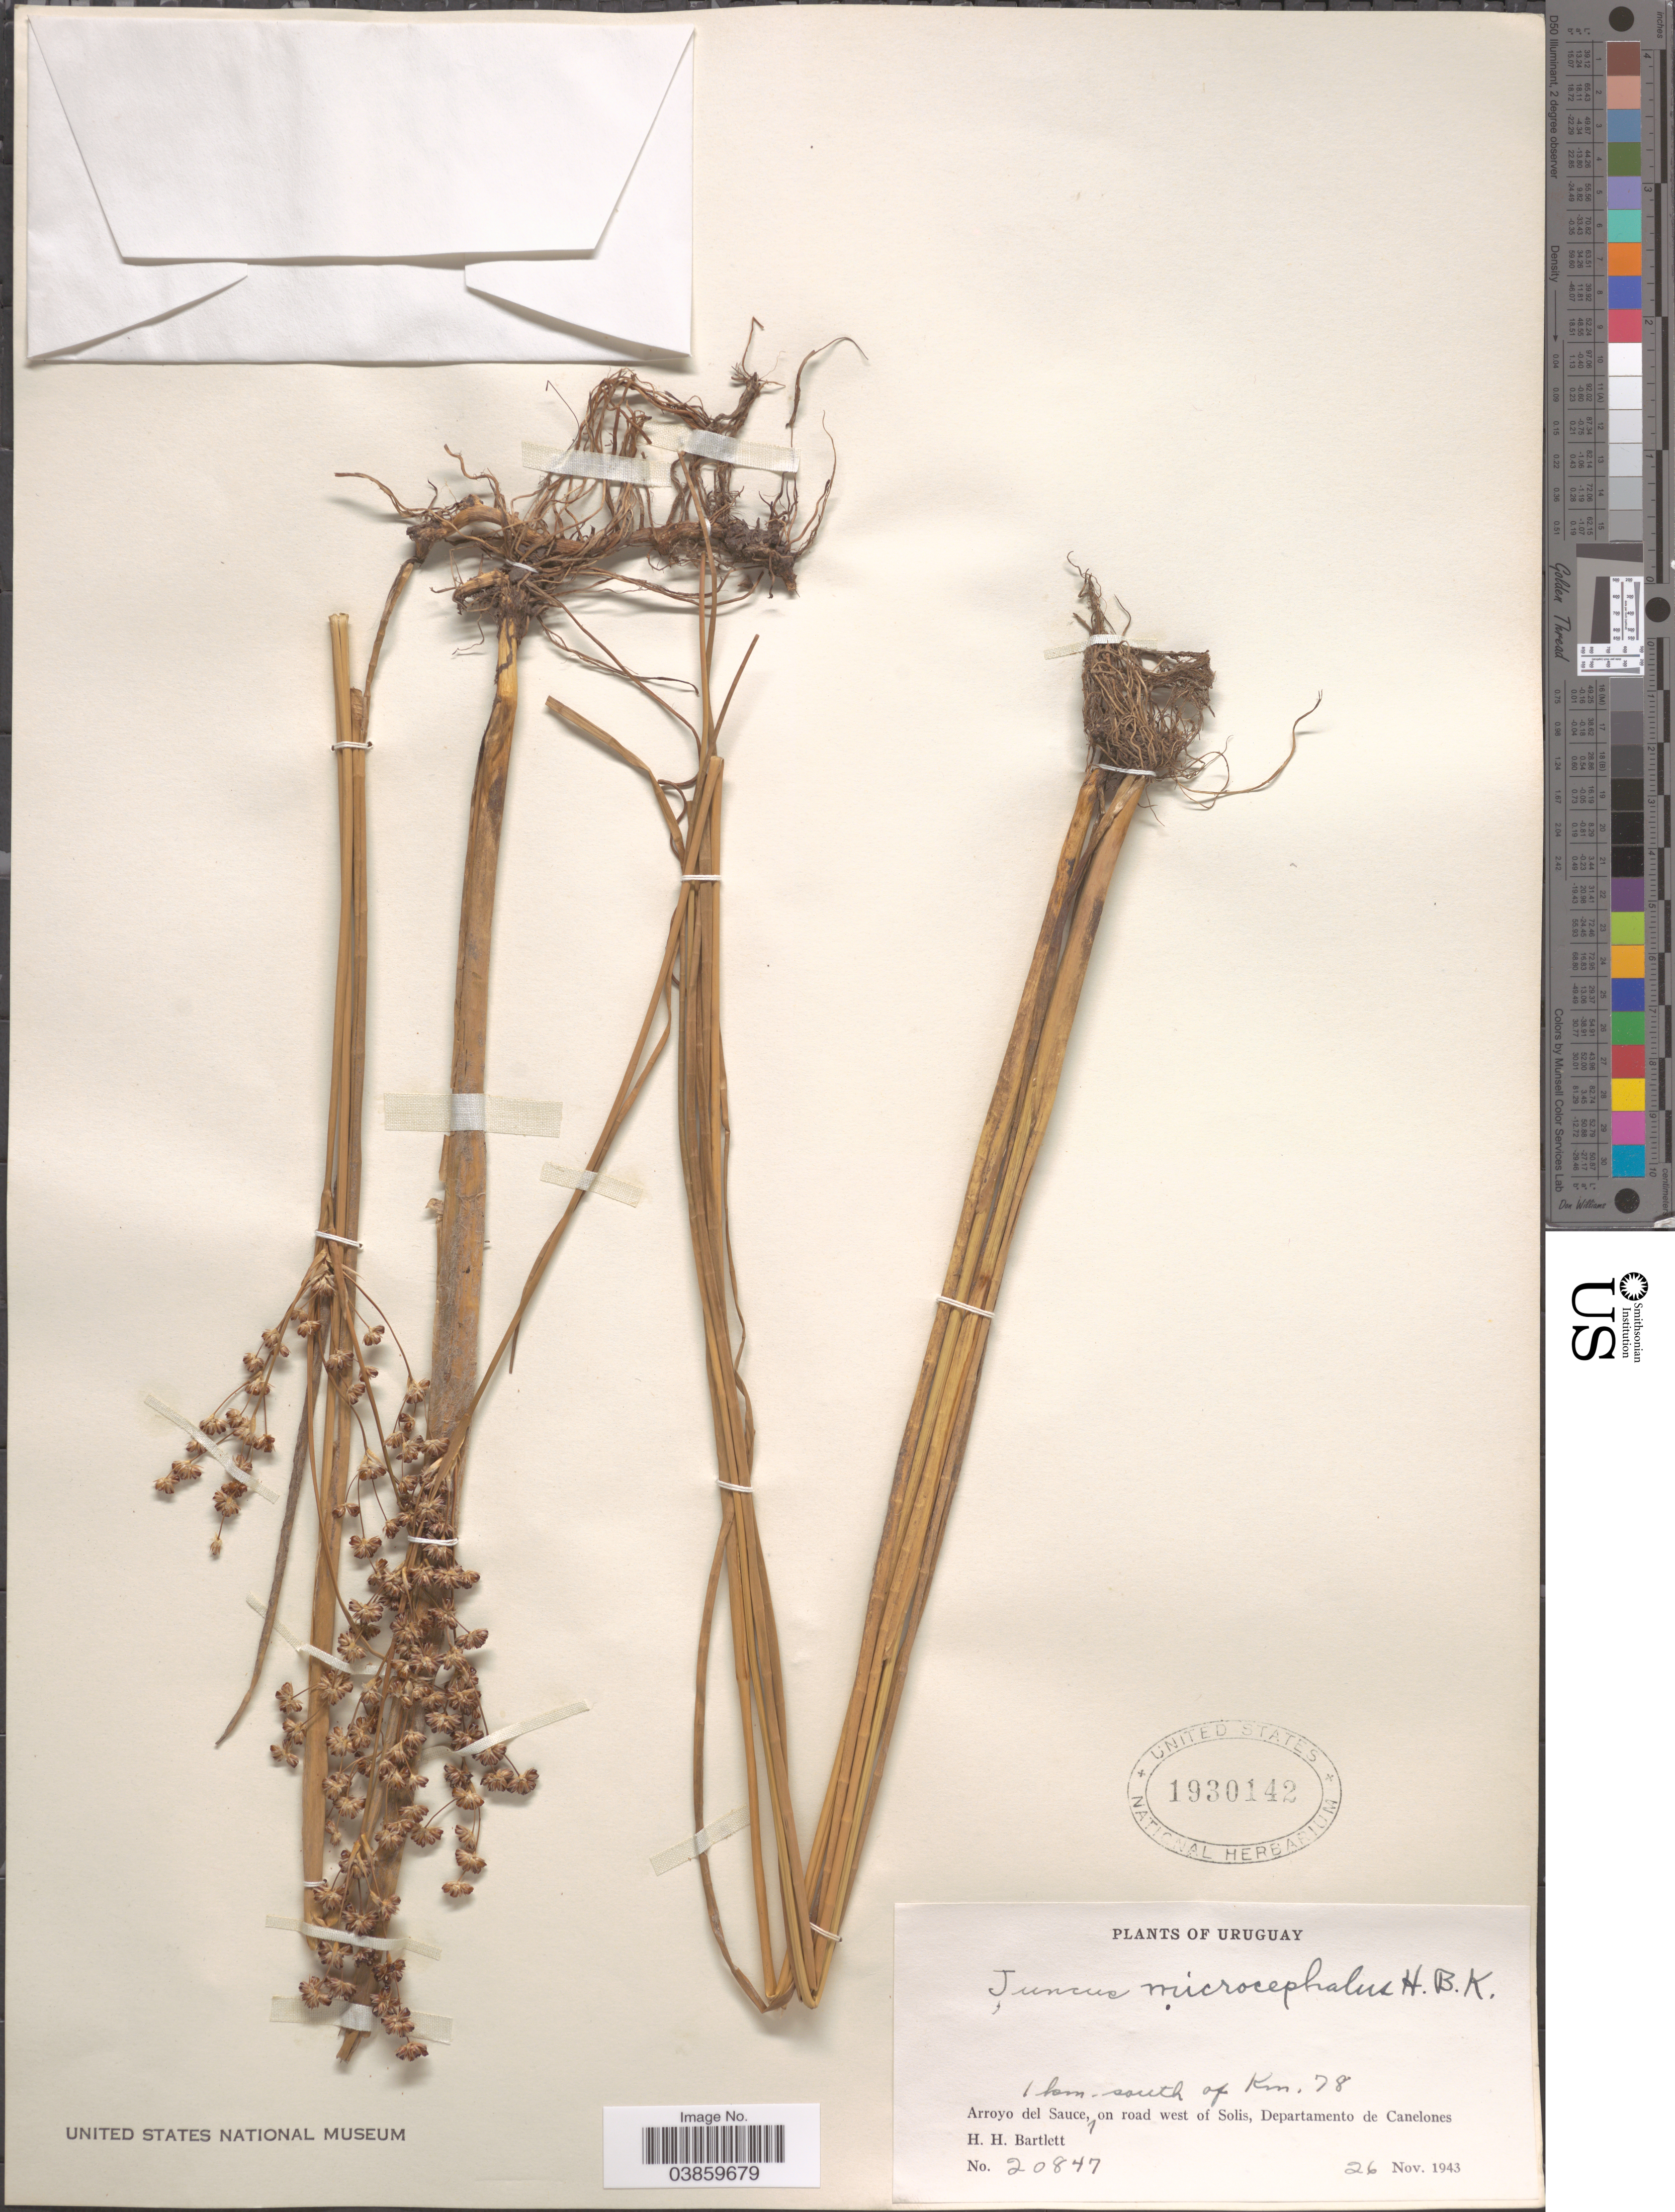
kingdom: Plantae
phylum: Tracheophyta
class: Liliopsida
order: Poales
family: Juncaceae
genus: Juncus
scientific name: Juncus microcephalus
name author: Kunth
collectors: H. H. Bartlett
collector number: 20847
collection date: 1943-11-26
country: Uruguay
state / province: Canelones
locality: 1 km south of Km. 78 Arroyo del Sauce, on road west of Solis, Departamento de Canelones.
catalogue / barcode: US 1930142